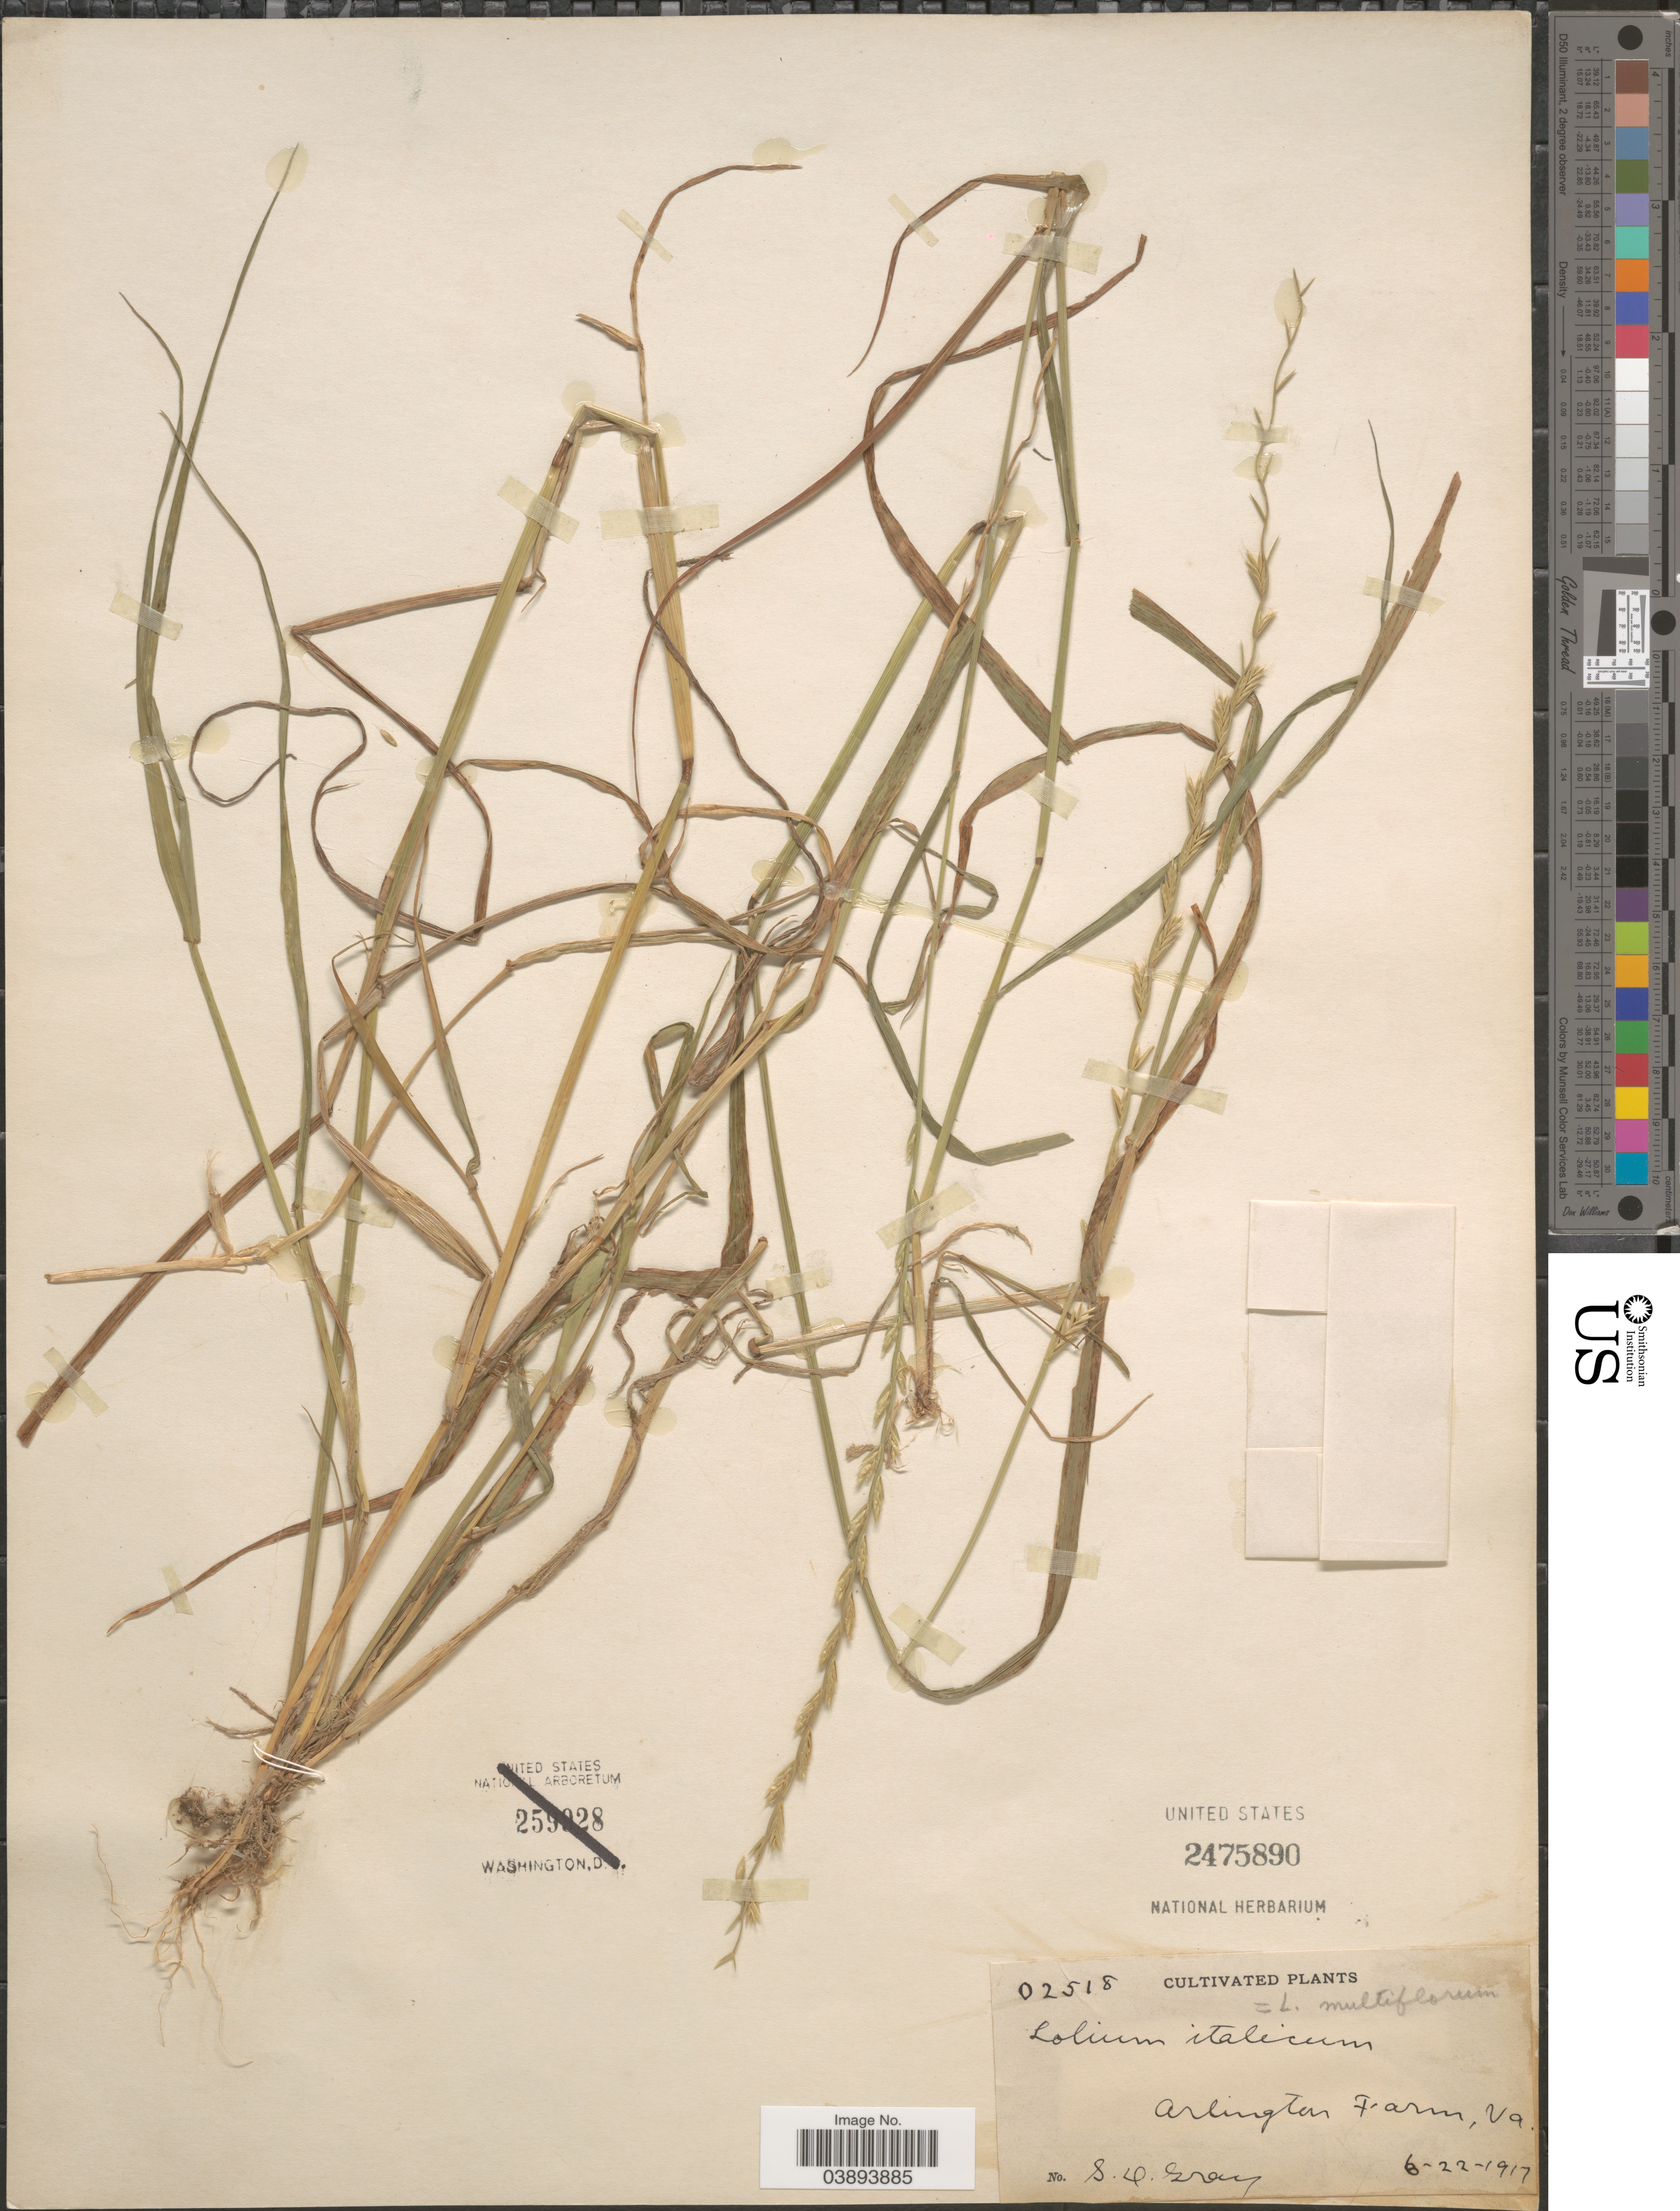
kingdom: Plantae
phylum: Tracheophyta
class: Liliopsida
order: Poales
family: Poaceae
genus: Lolium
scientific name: Lolium perenne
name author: L.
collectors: S. D. Gray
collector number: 02518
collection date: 1917-06-22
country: United States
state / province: Virginia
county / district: Arlington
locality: Arlington Farm.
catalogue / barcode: US 2475890